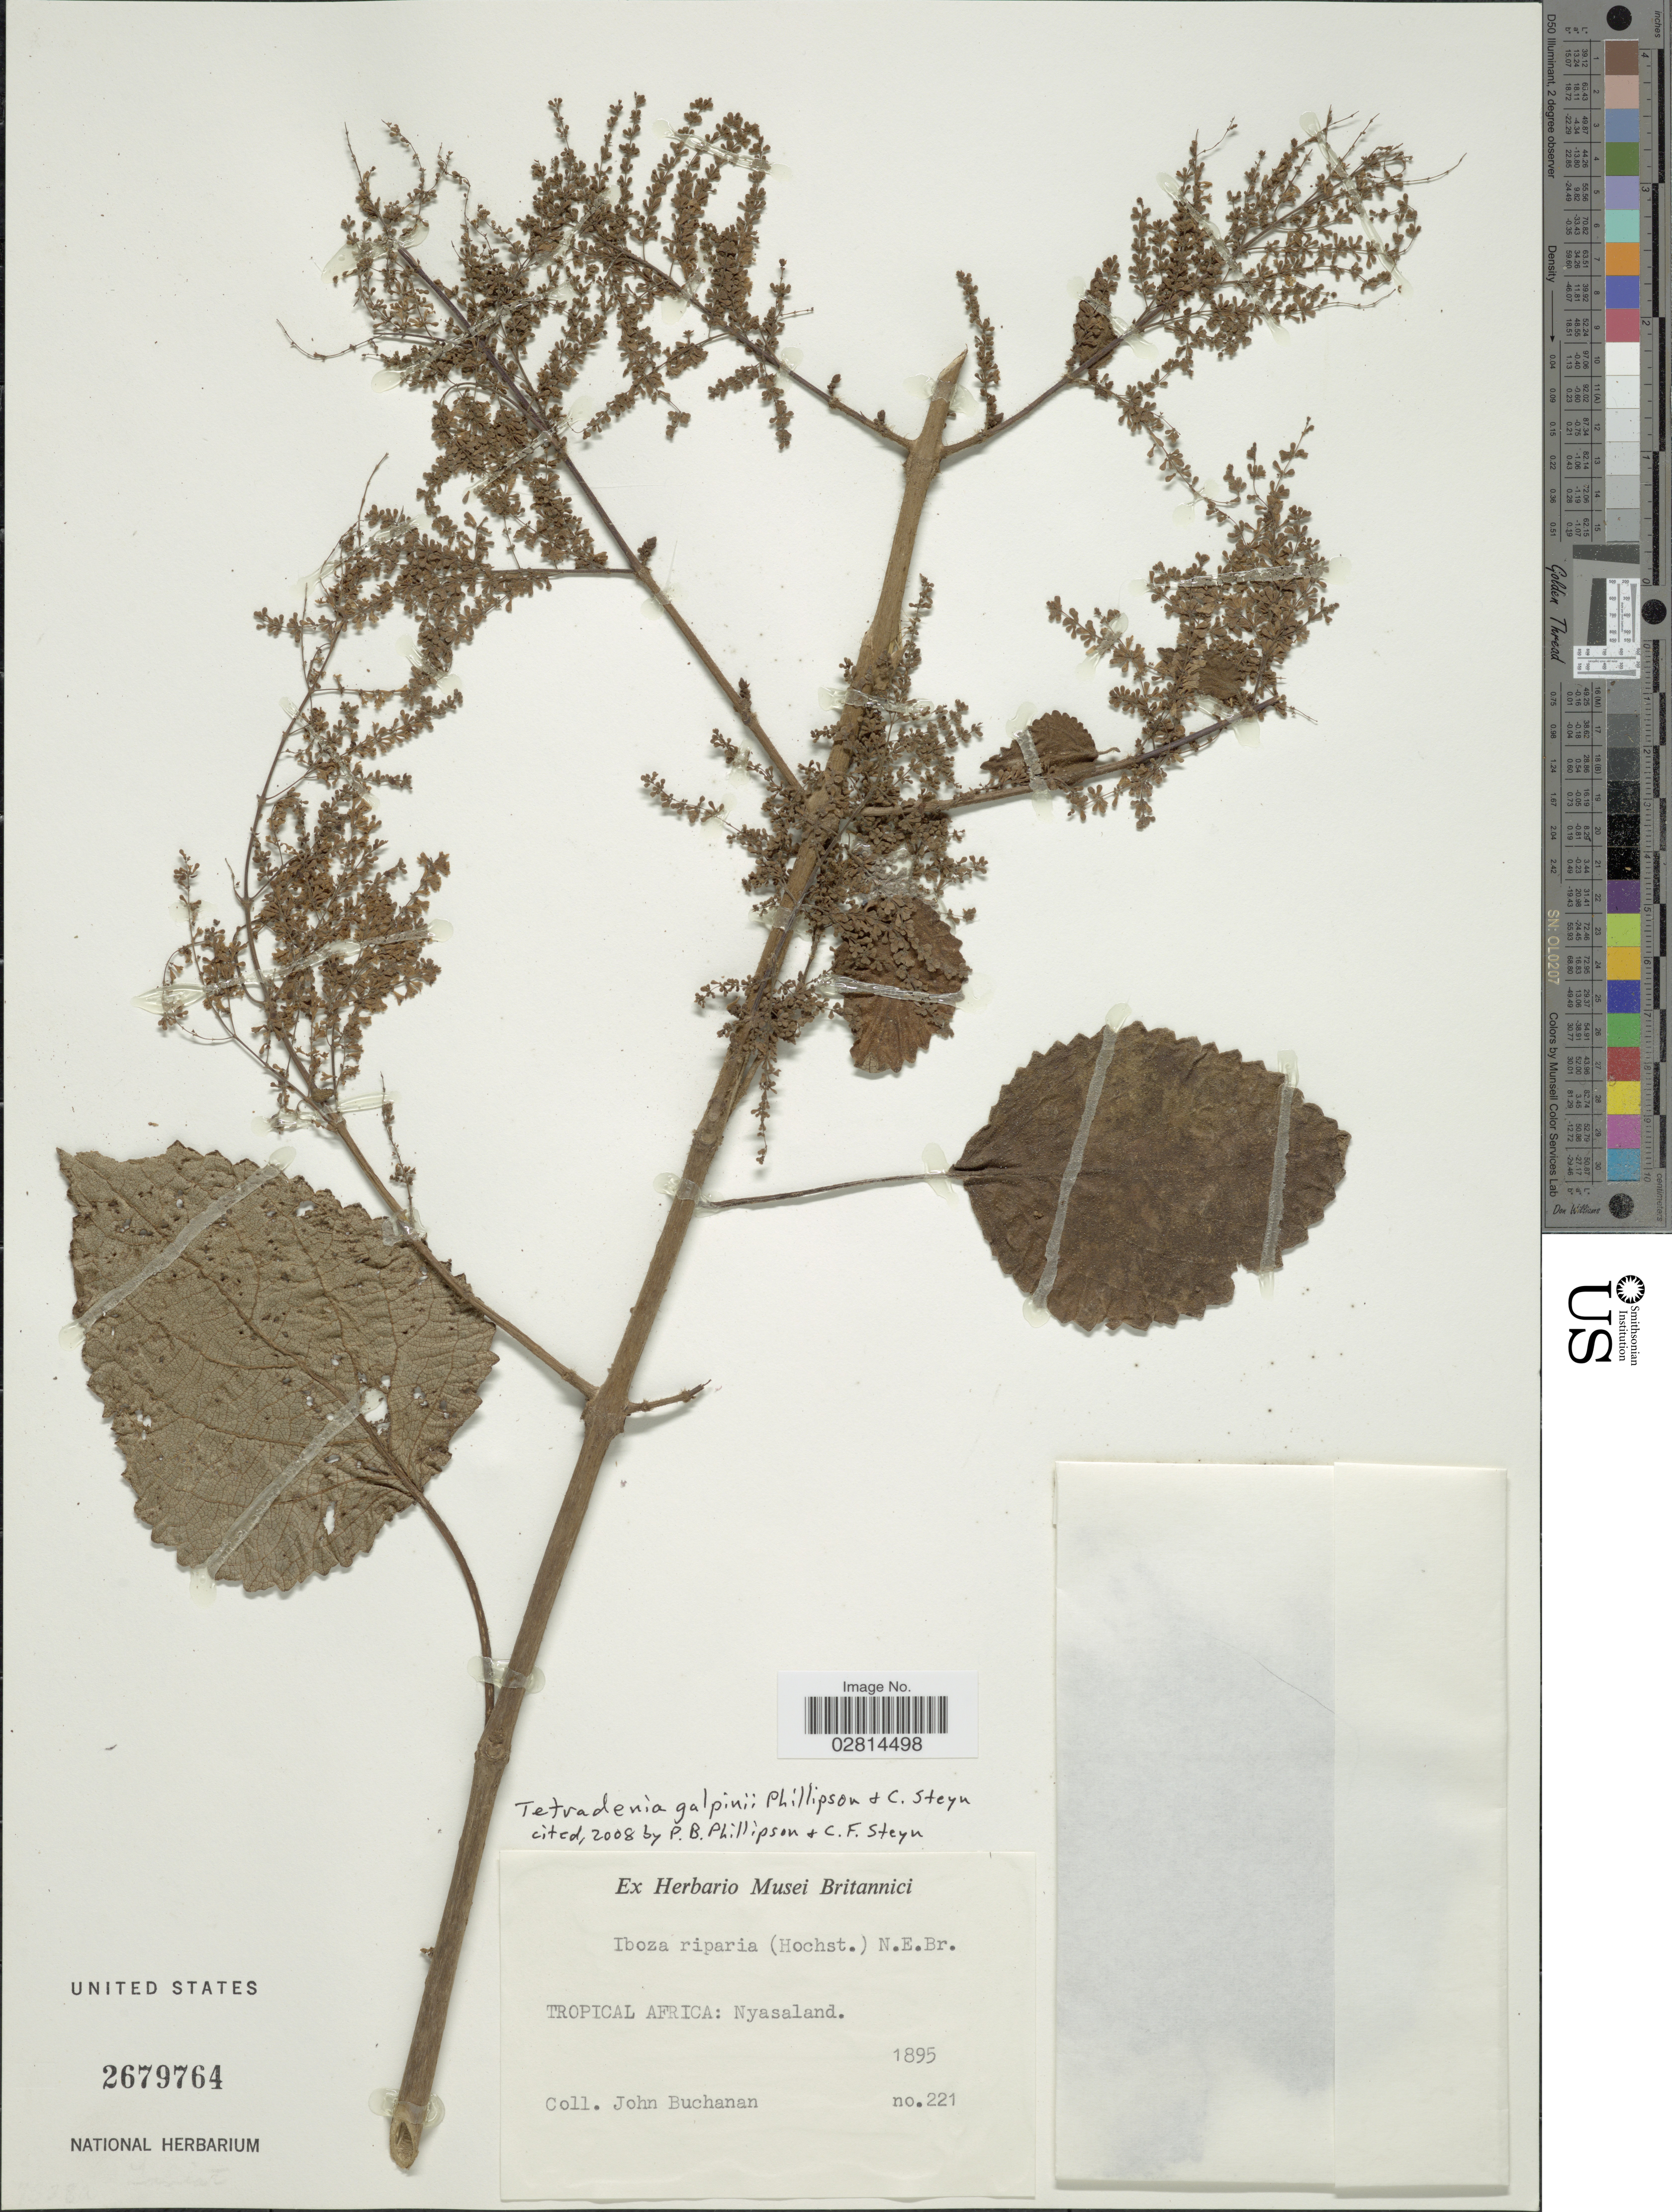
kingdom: Plantae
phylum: Tracheophyta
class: Magnoliopsida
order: Lamiales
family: Lamiaceae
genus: Tetradenia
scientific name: Tetradenia galpinii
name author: (N.E. Br.) Phillipson & C.F. Steyn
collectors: J. Buchanan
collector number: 221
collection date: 1895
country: Malawi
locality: Tropical Africa: Nyasaland.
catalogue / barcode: US 2679764